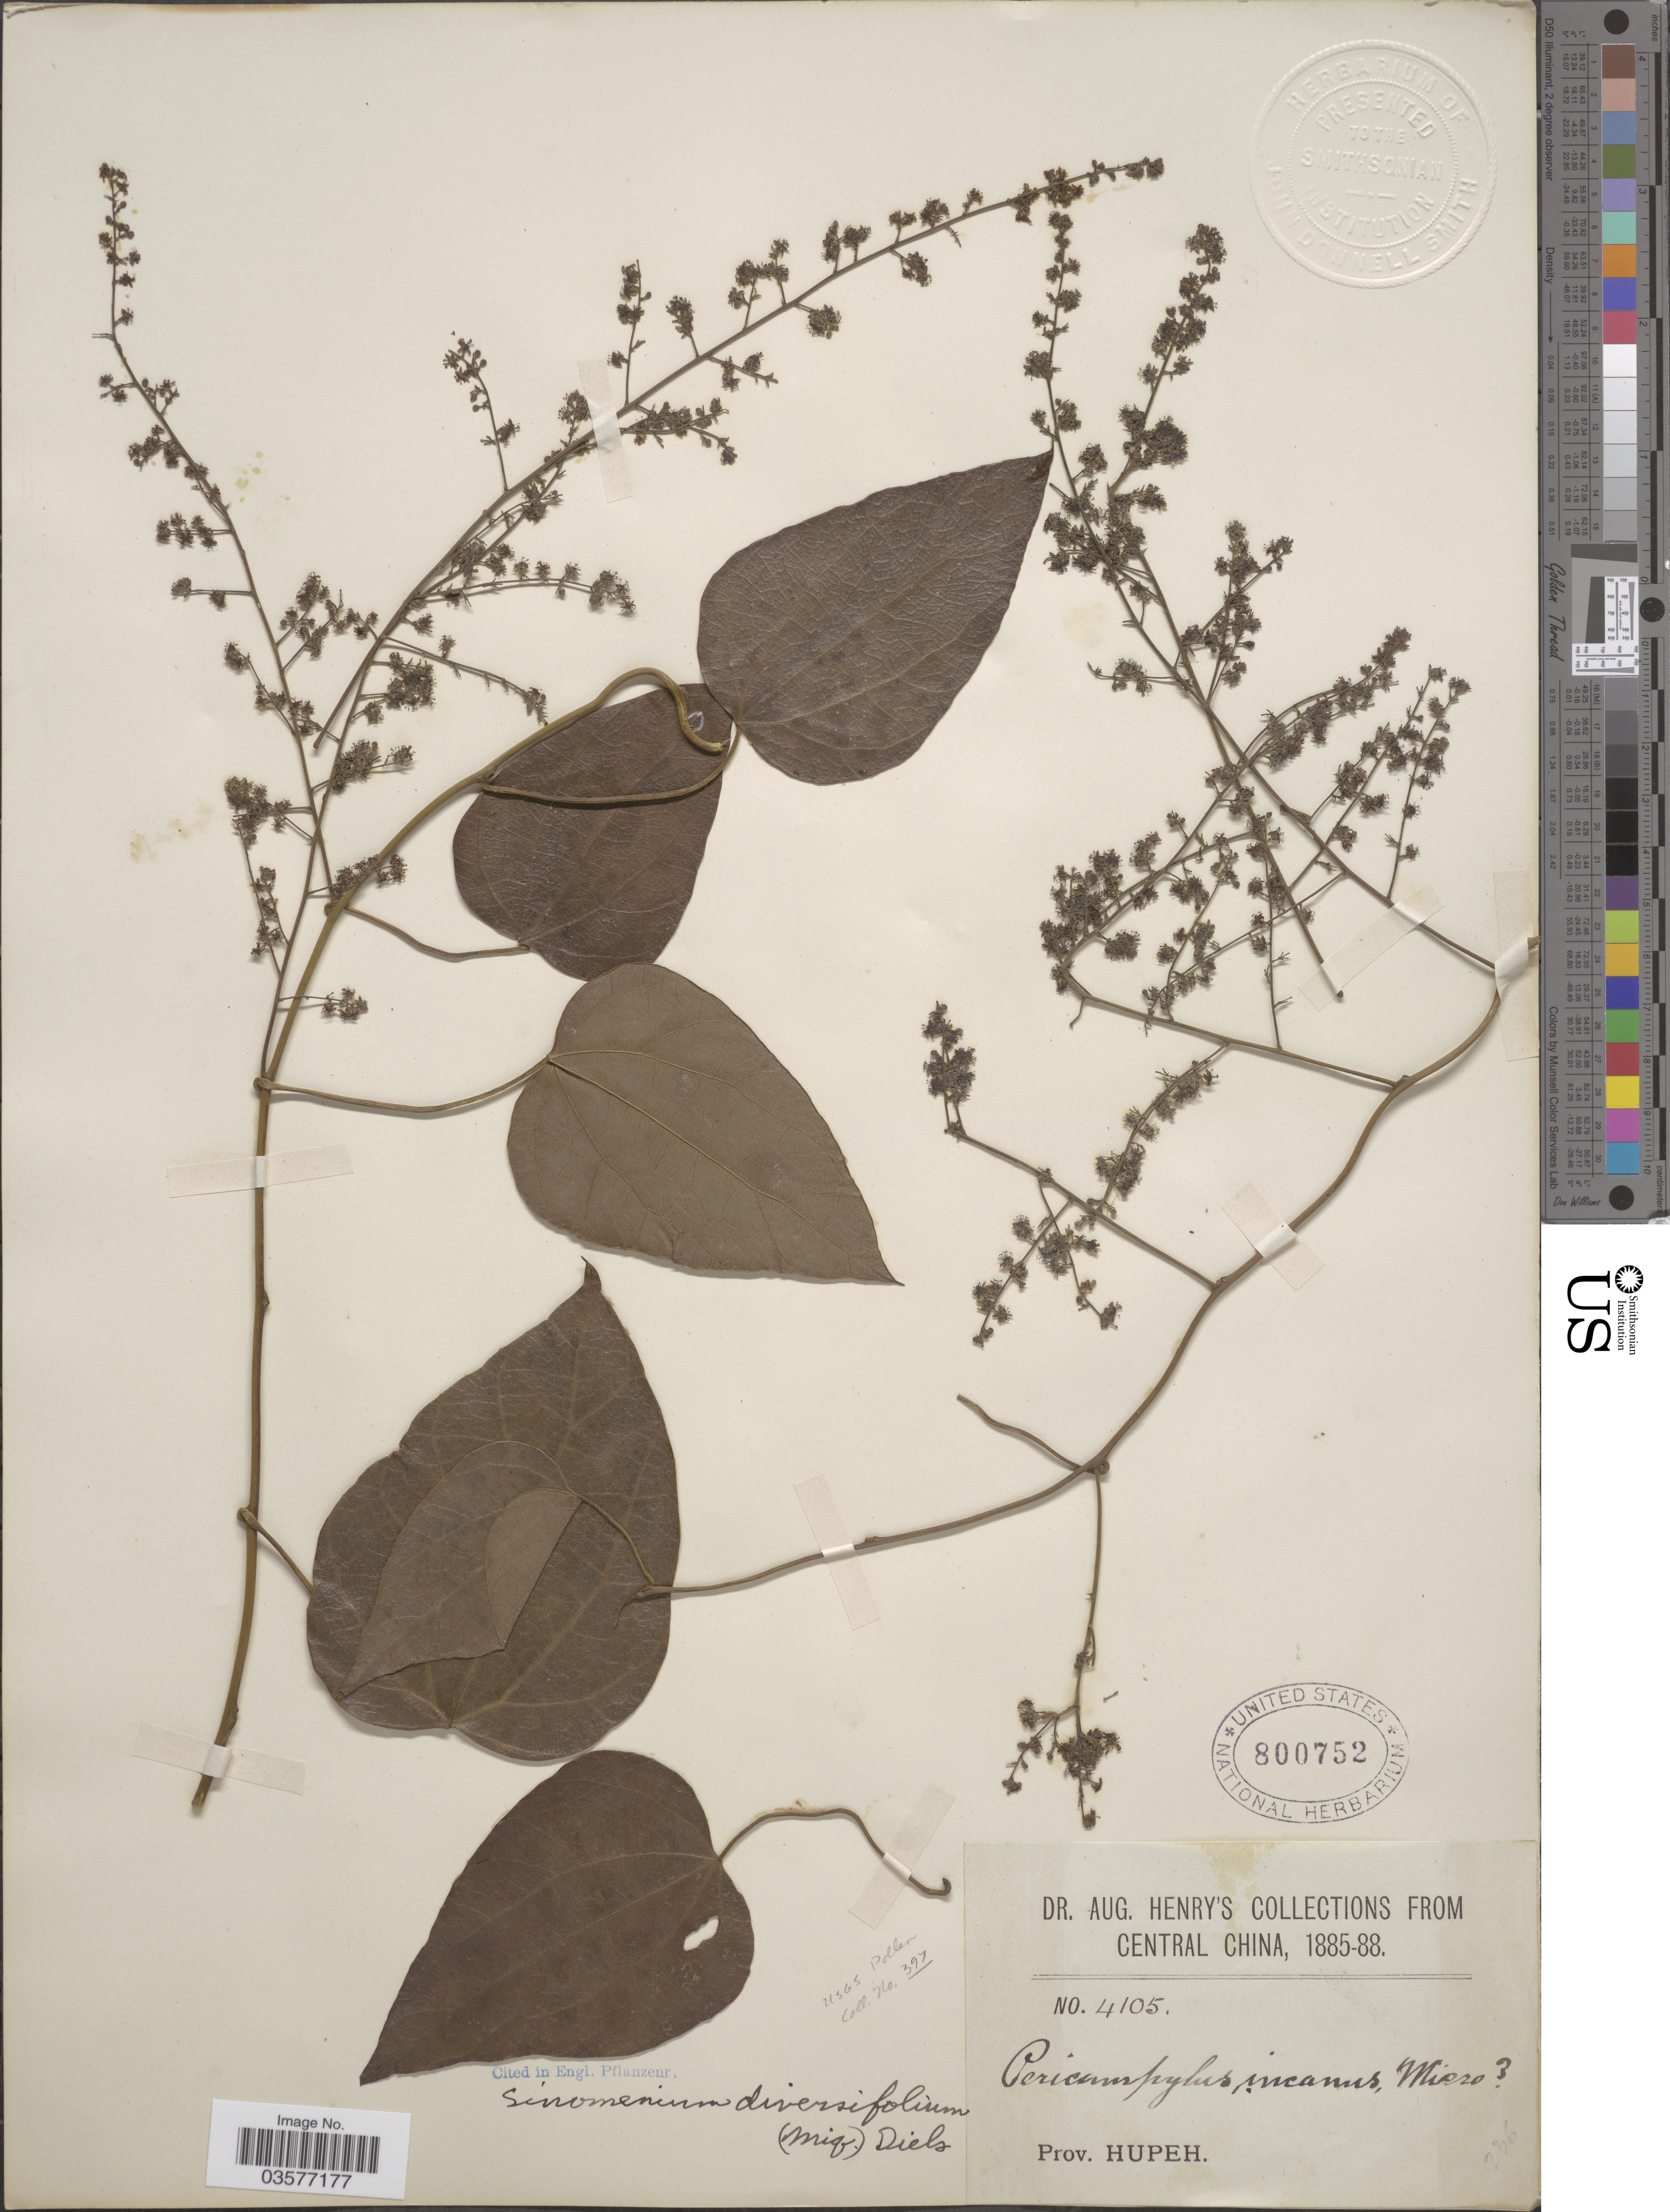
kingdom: Plantae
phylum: Tracheophyta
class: Magnoliopsida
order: Ranunculales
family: Menispermaceae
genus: Sinomenium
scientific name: Sinomenium diversifolium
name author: Diels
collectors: A. Henry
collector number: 4105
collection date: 1885/1888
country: China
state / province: Hubei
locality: Central China. Prov. Hupeh.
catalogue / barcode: US 800752